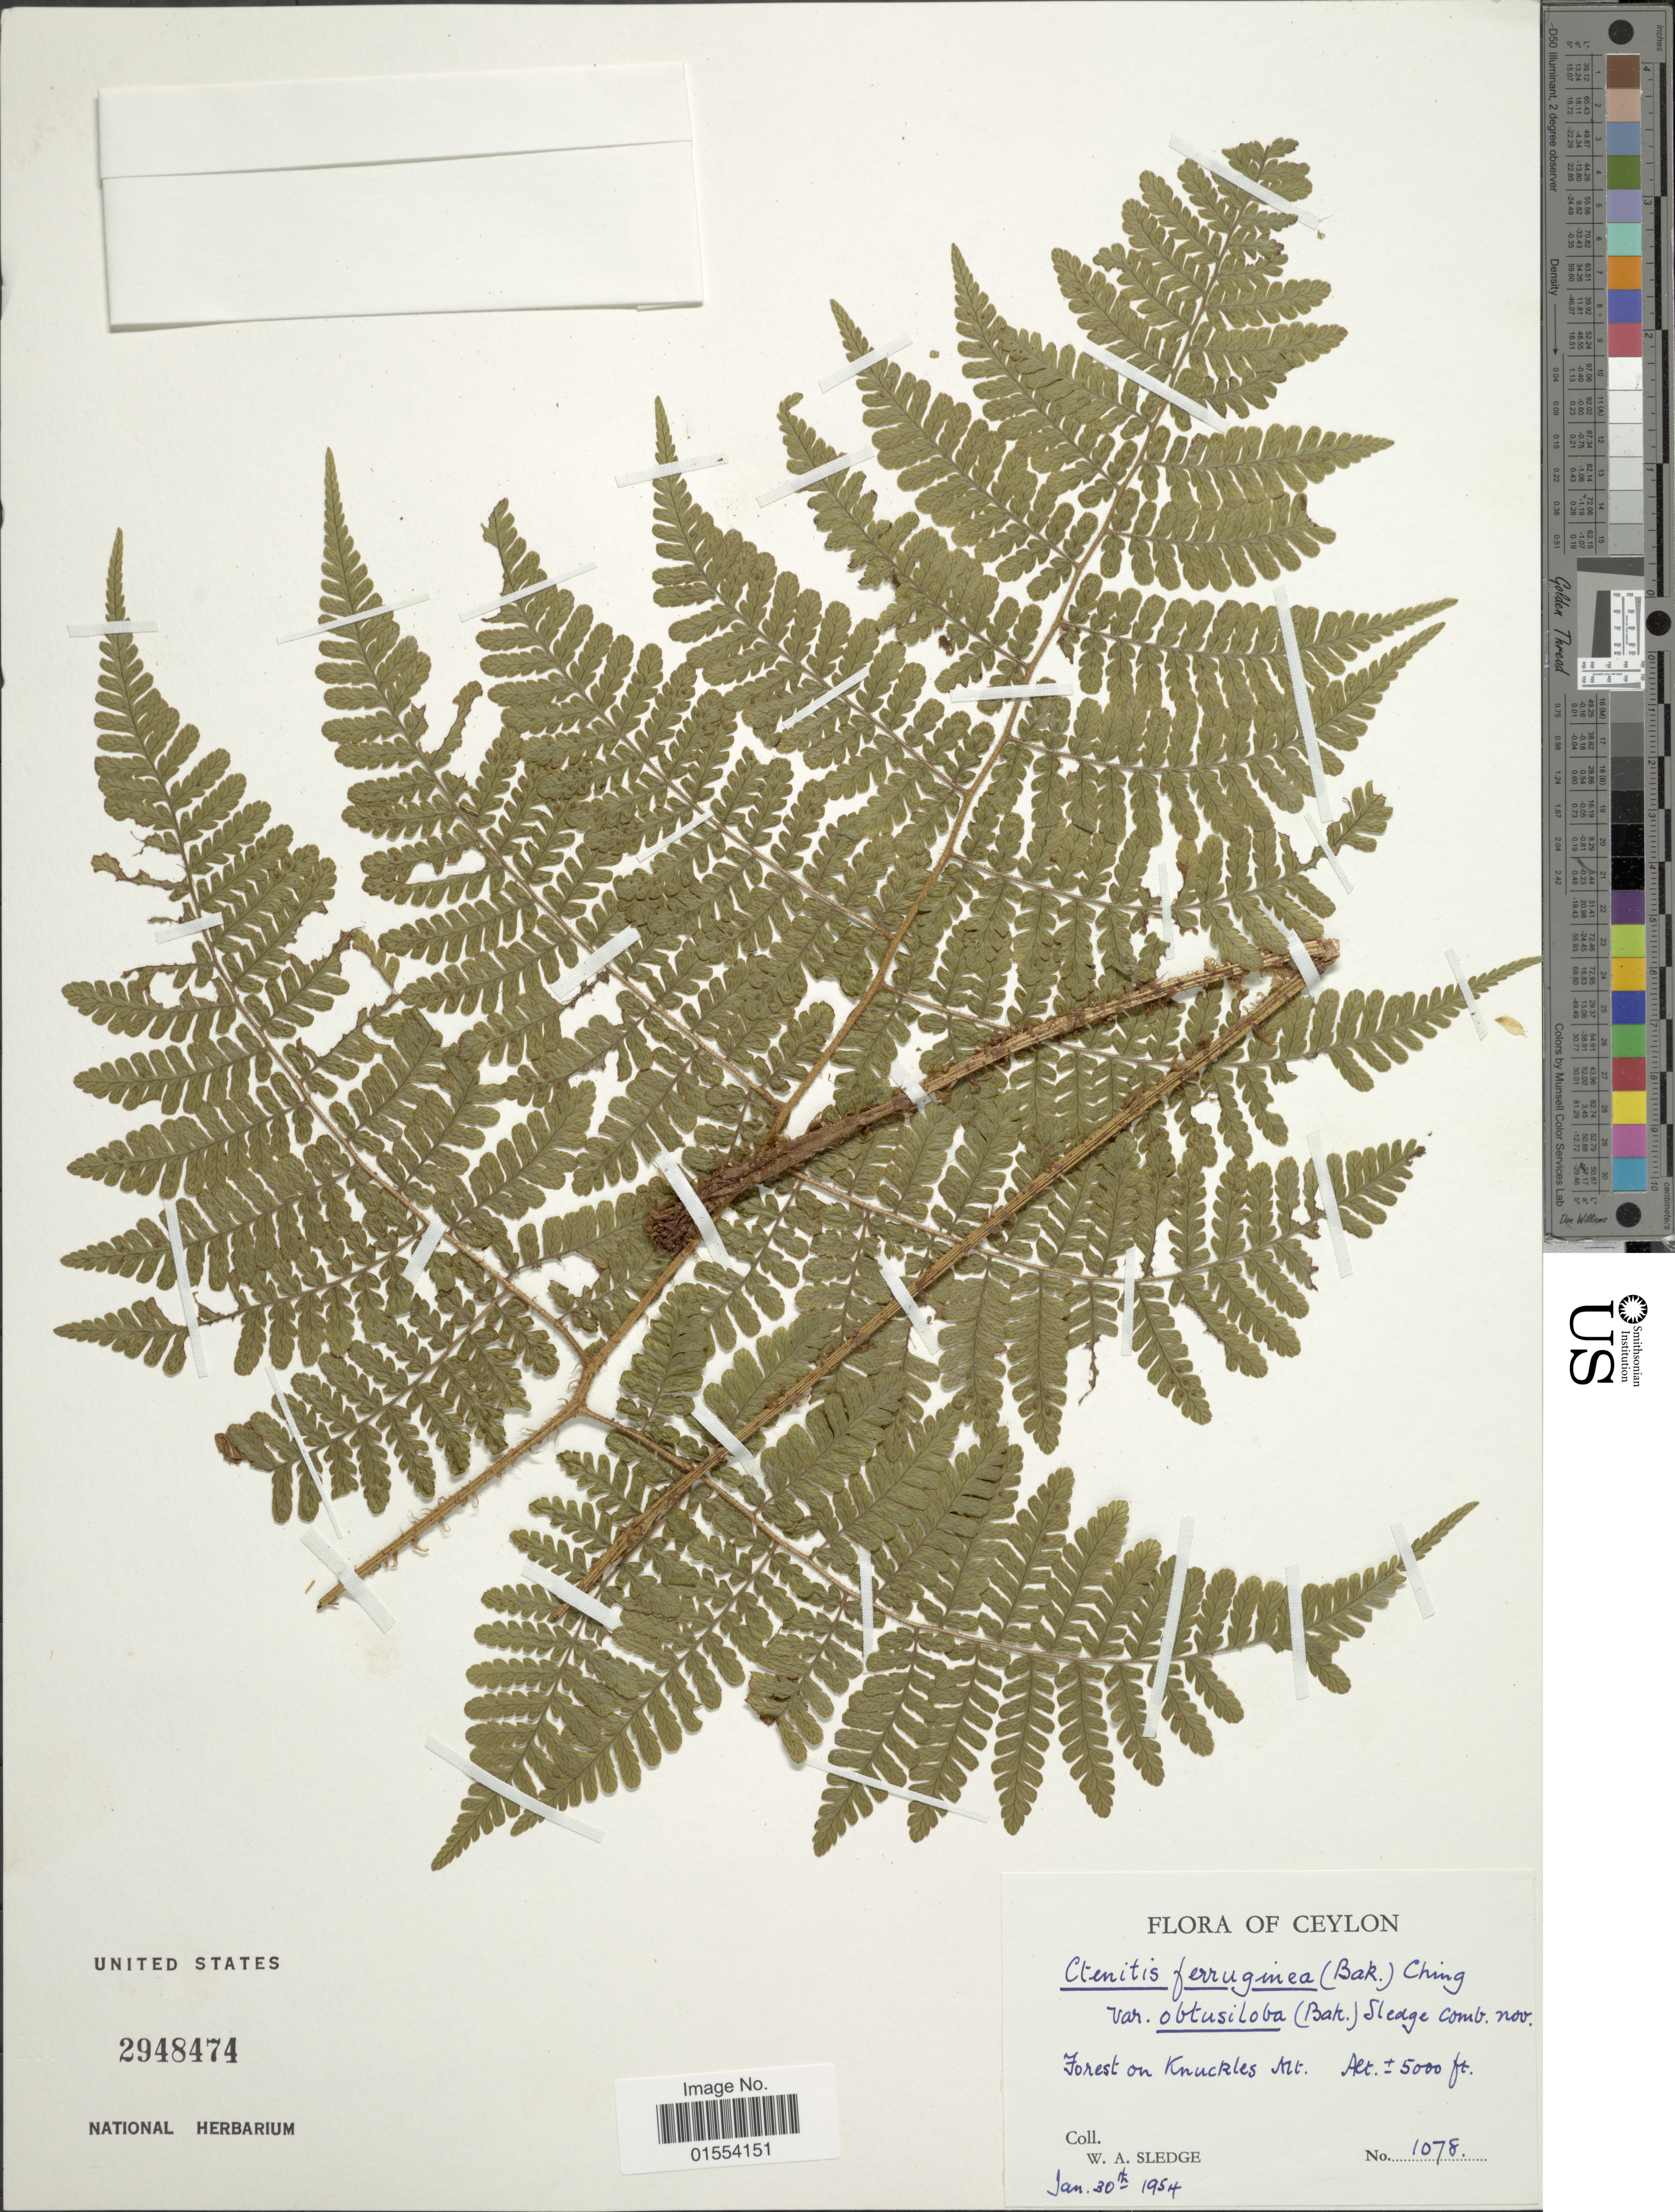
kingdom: Plantae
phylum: Tracheophyta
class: Polypodiopsida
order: Polypodiales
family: Dryopteridaceae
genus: Dryopteris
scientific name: Dryopteris ferruginea var. obtusiloba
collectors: W. A. Sledge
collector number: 1078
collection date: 1954-01-30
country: Sri Lanka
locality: Ceylon, Forest on Knuckles Mt.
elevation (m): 1524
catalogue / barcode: US 2948474